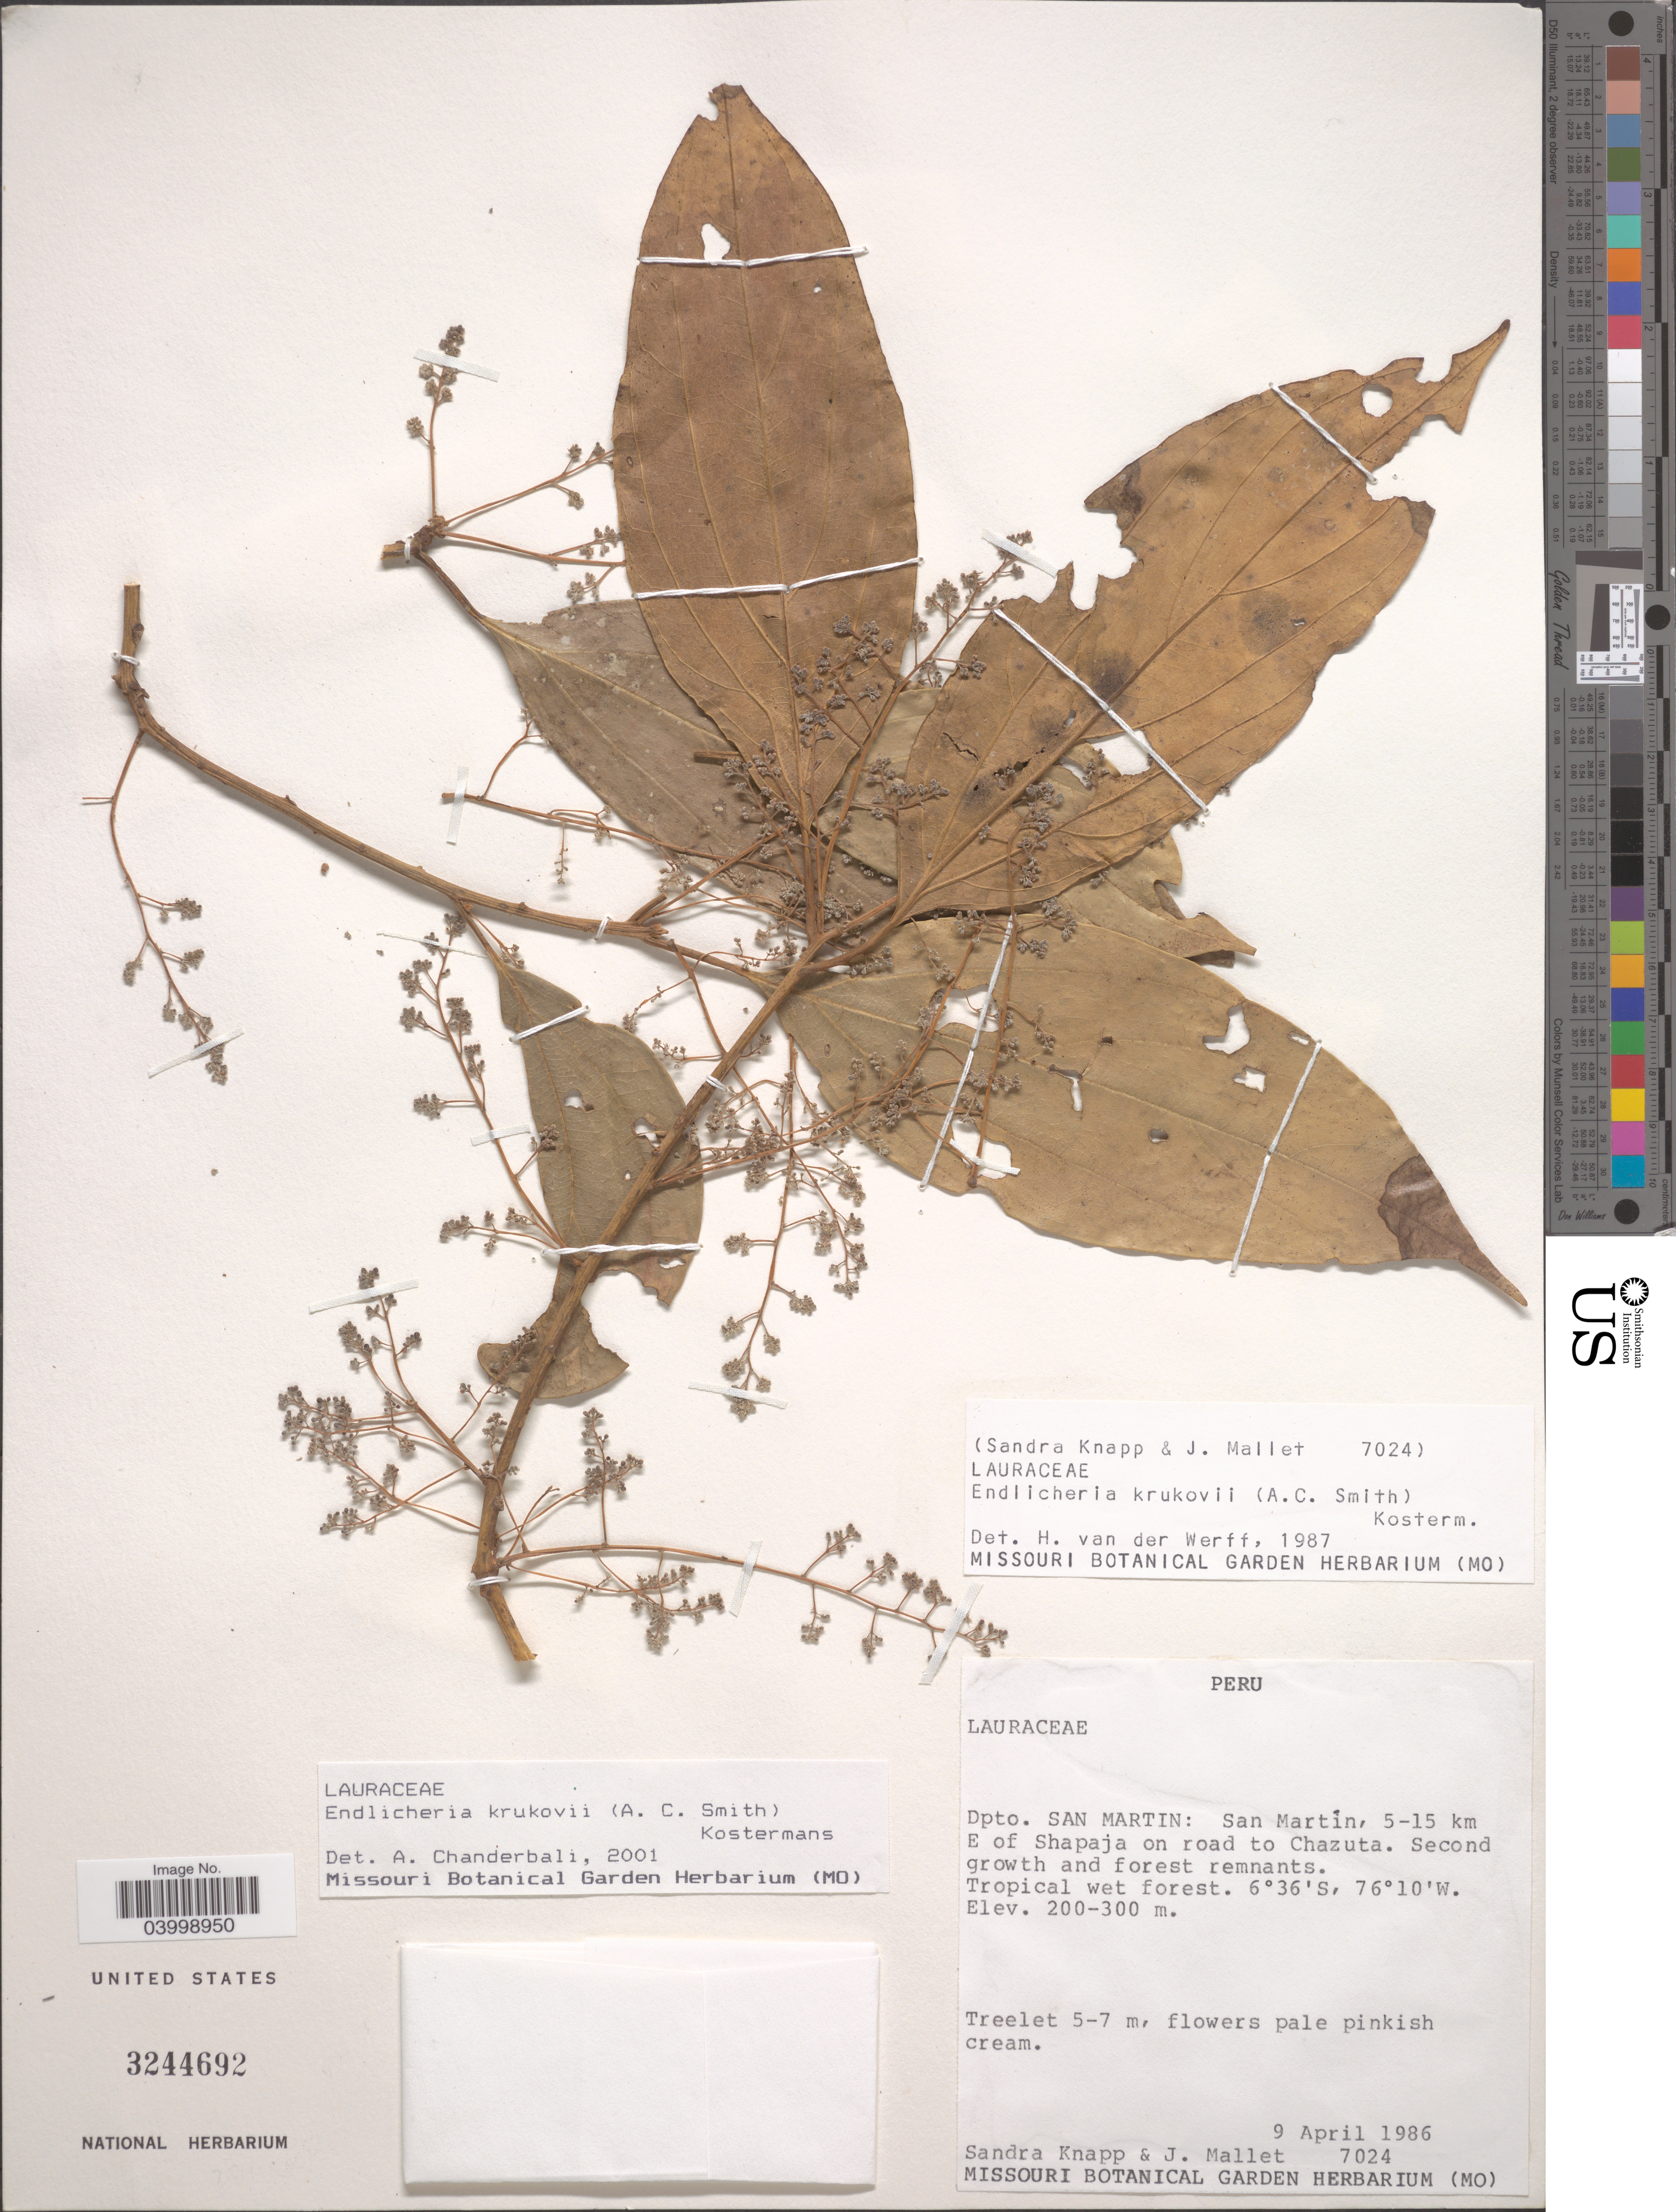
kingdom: Plantae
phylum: Tracheophyta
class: Magnoliopsida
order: Laurales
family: Lauraceae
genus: Endlicheria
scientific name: Endlicheria krukovii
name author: (A.C. Sm.) Kosterm.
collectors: S. Knapp & J. Mallet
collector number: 7024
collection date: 1986-04-09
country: Peru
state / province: San Martín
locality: Dpto. San Martin: San Martín. 5-15 km E of Shapaja on road to Chazuta.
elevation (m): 200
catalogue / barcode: US 3244692